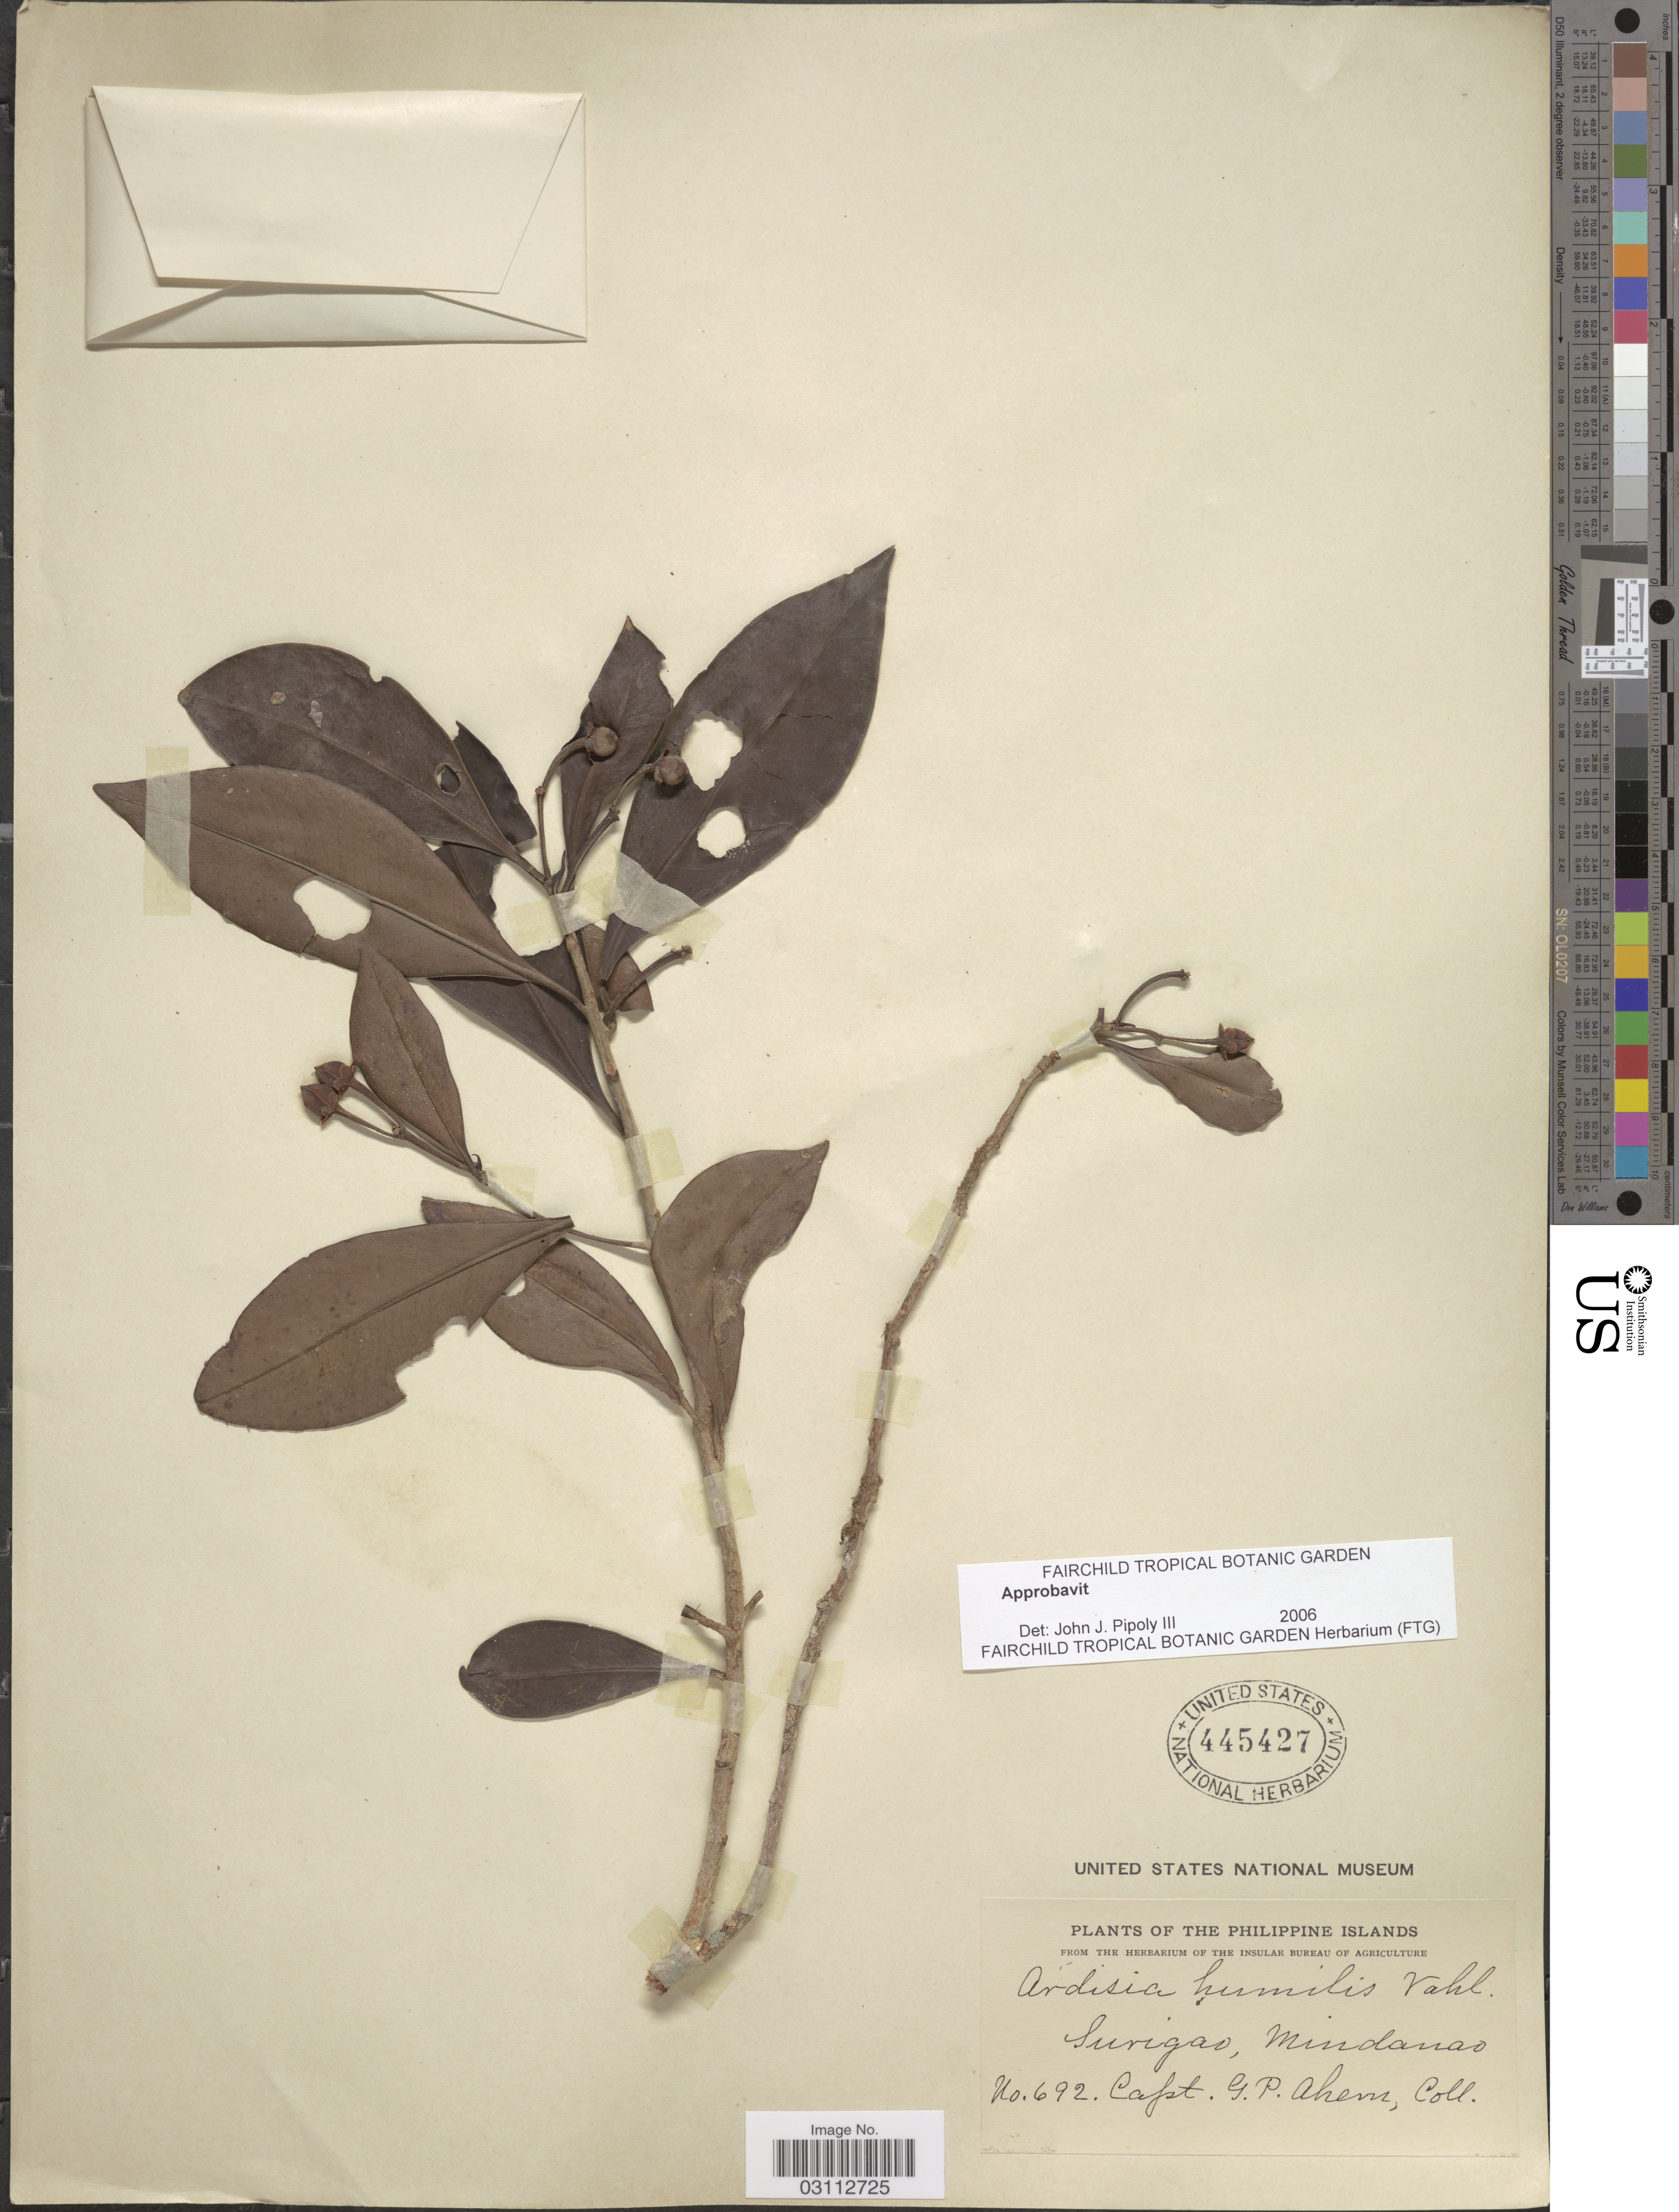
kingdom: Plantae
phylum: Tracheophyta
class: Magnoliopsida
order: Ericales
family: Primulaceae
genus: Ardisia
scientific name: Ardisia humilis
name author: Vahl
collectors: G. Ahern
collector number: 692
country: Philippines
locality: The Philippine Islands, Surigao, Mindanao.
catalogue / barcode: US 445427